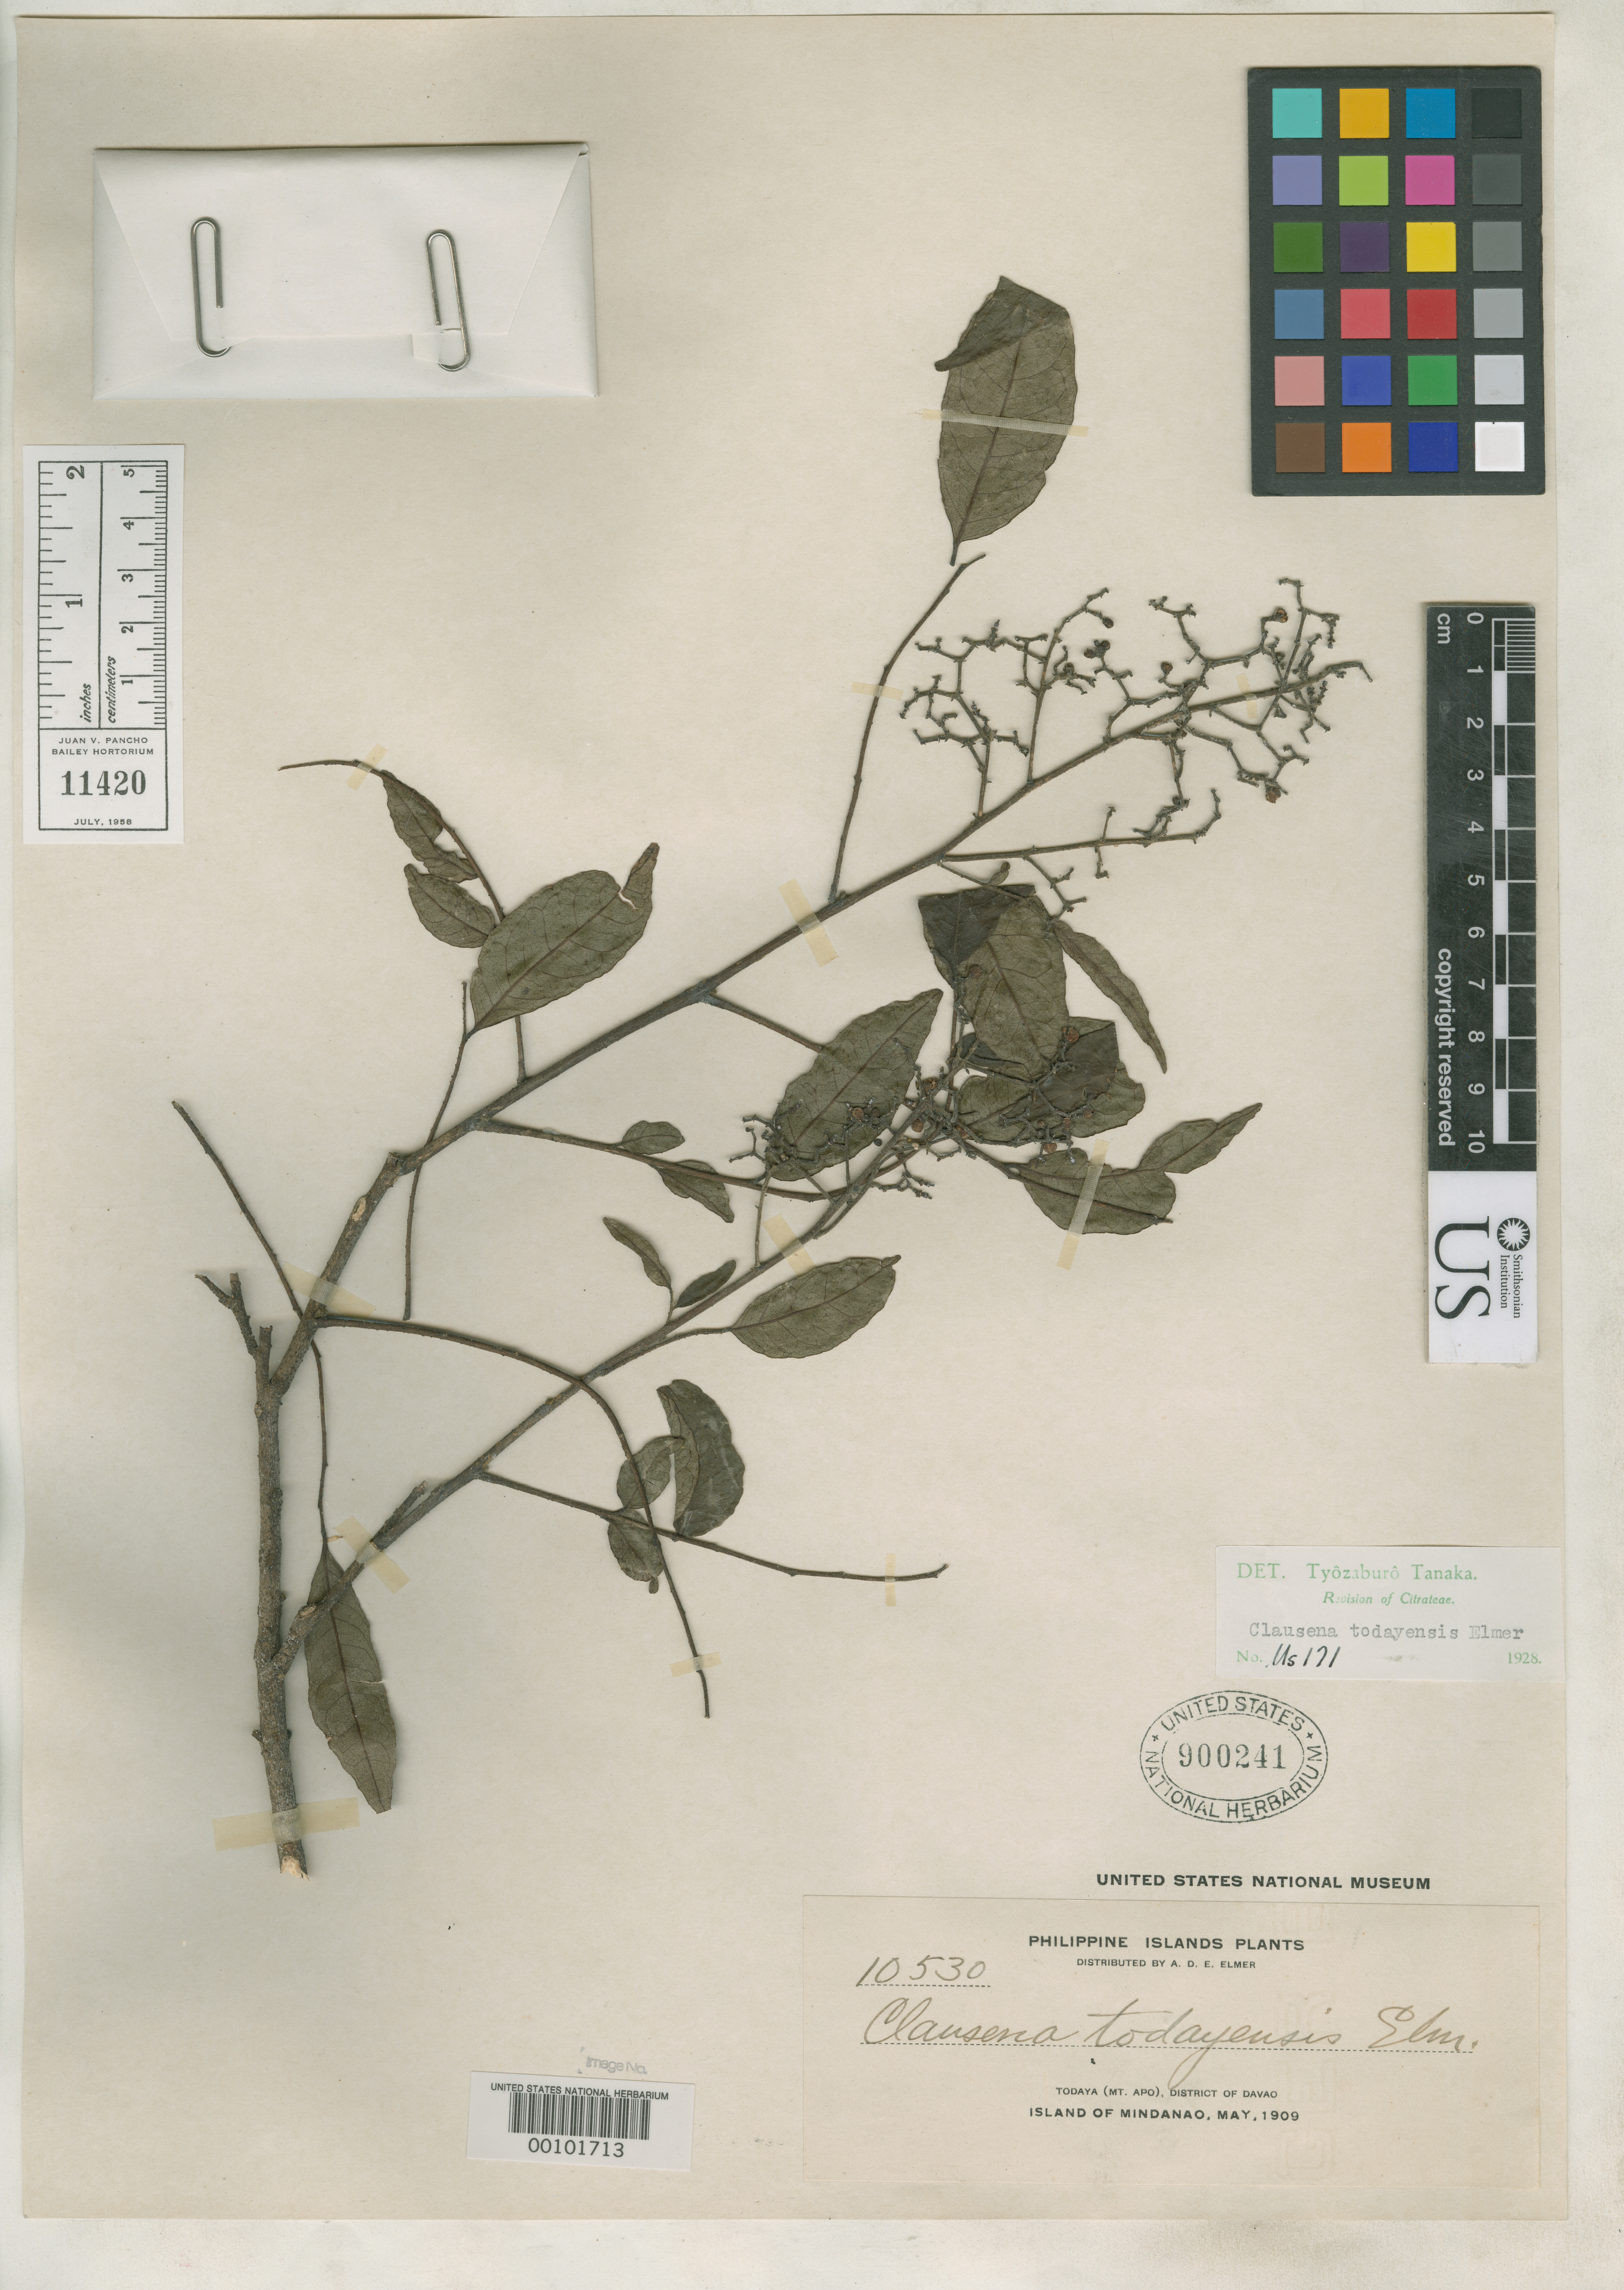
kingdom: Plantae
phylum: Tracheophyta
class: Magnoliopsida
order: Sapindales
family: Rutaceae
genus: Clausena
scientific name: Clausena todayensis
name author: Elmer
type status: Isotype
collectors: A. D. E. Elmer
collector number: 10530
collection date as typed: May 1909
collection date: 1909-05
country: Philippines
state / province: Davao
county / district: Davao del Sur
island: Mindanao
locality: Todaya, Mt. Apo.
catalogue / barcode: US 900241